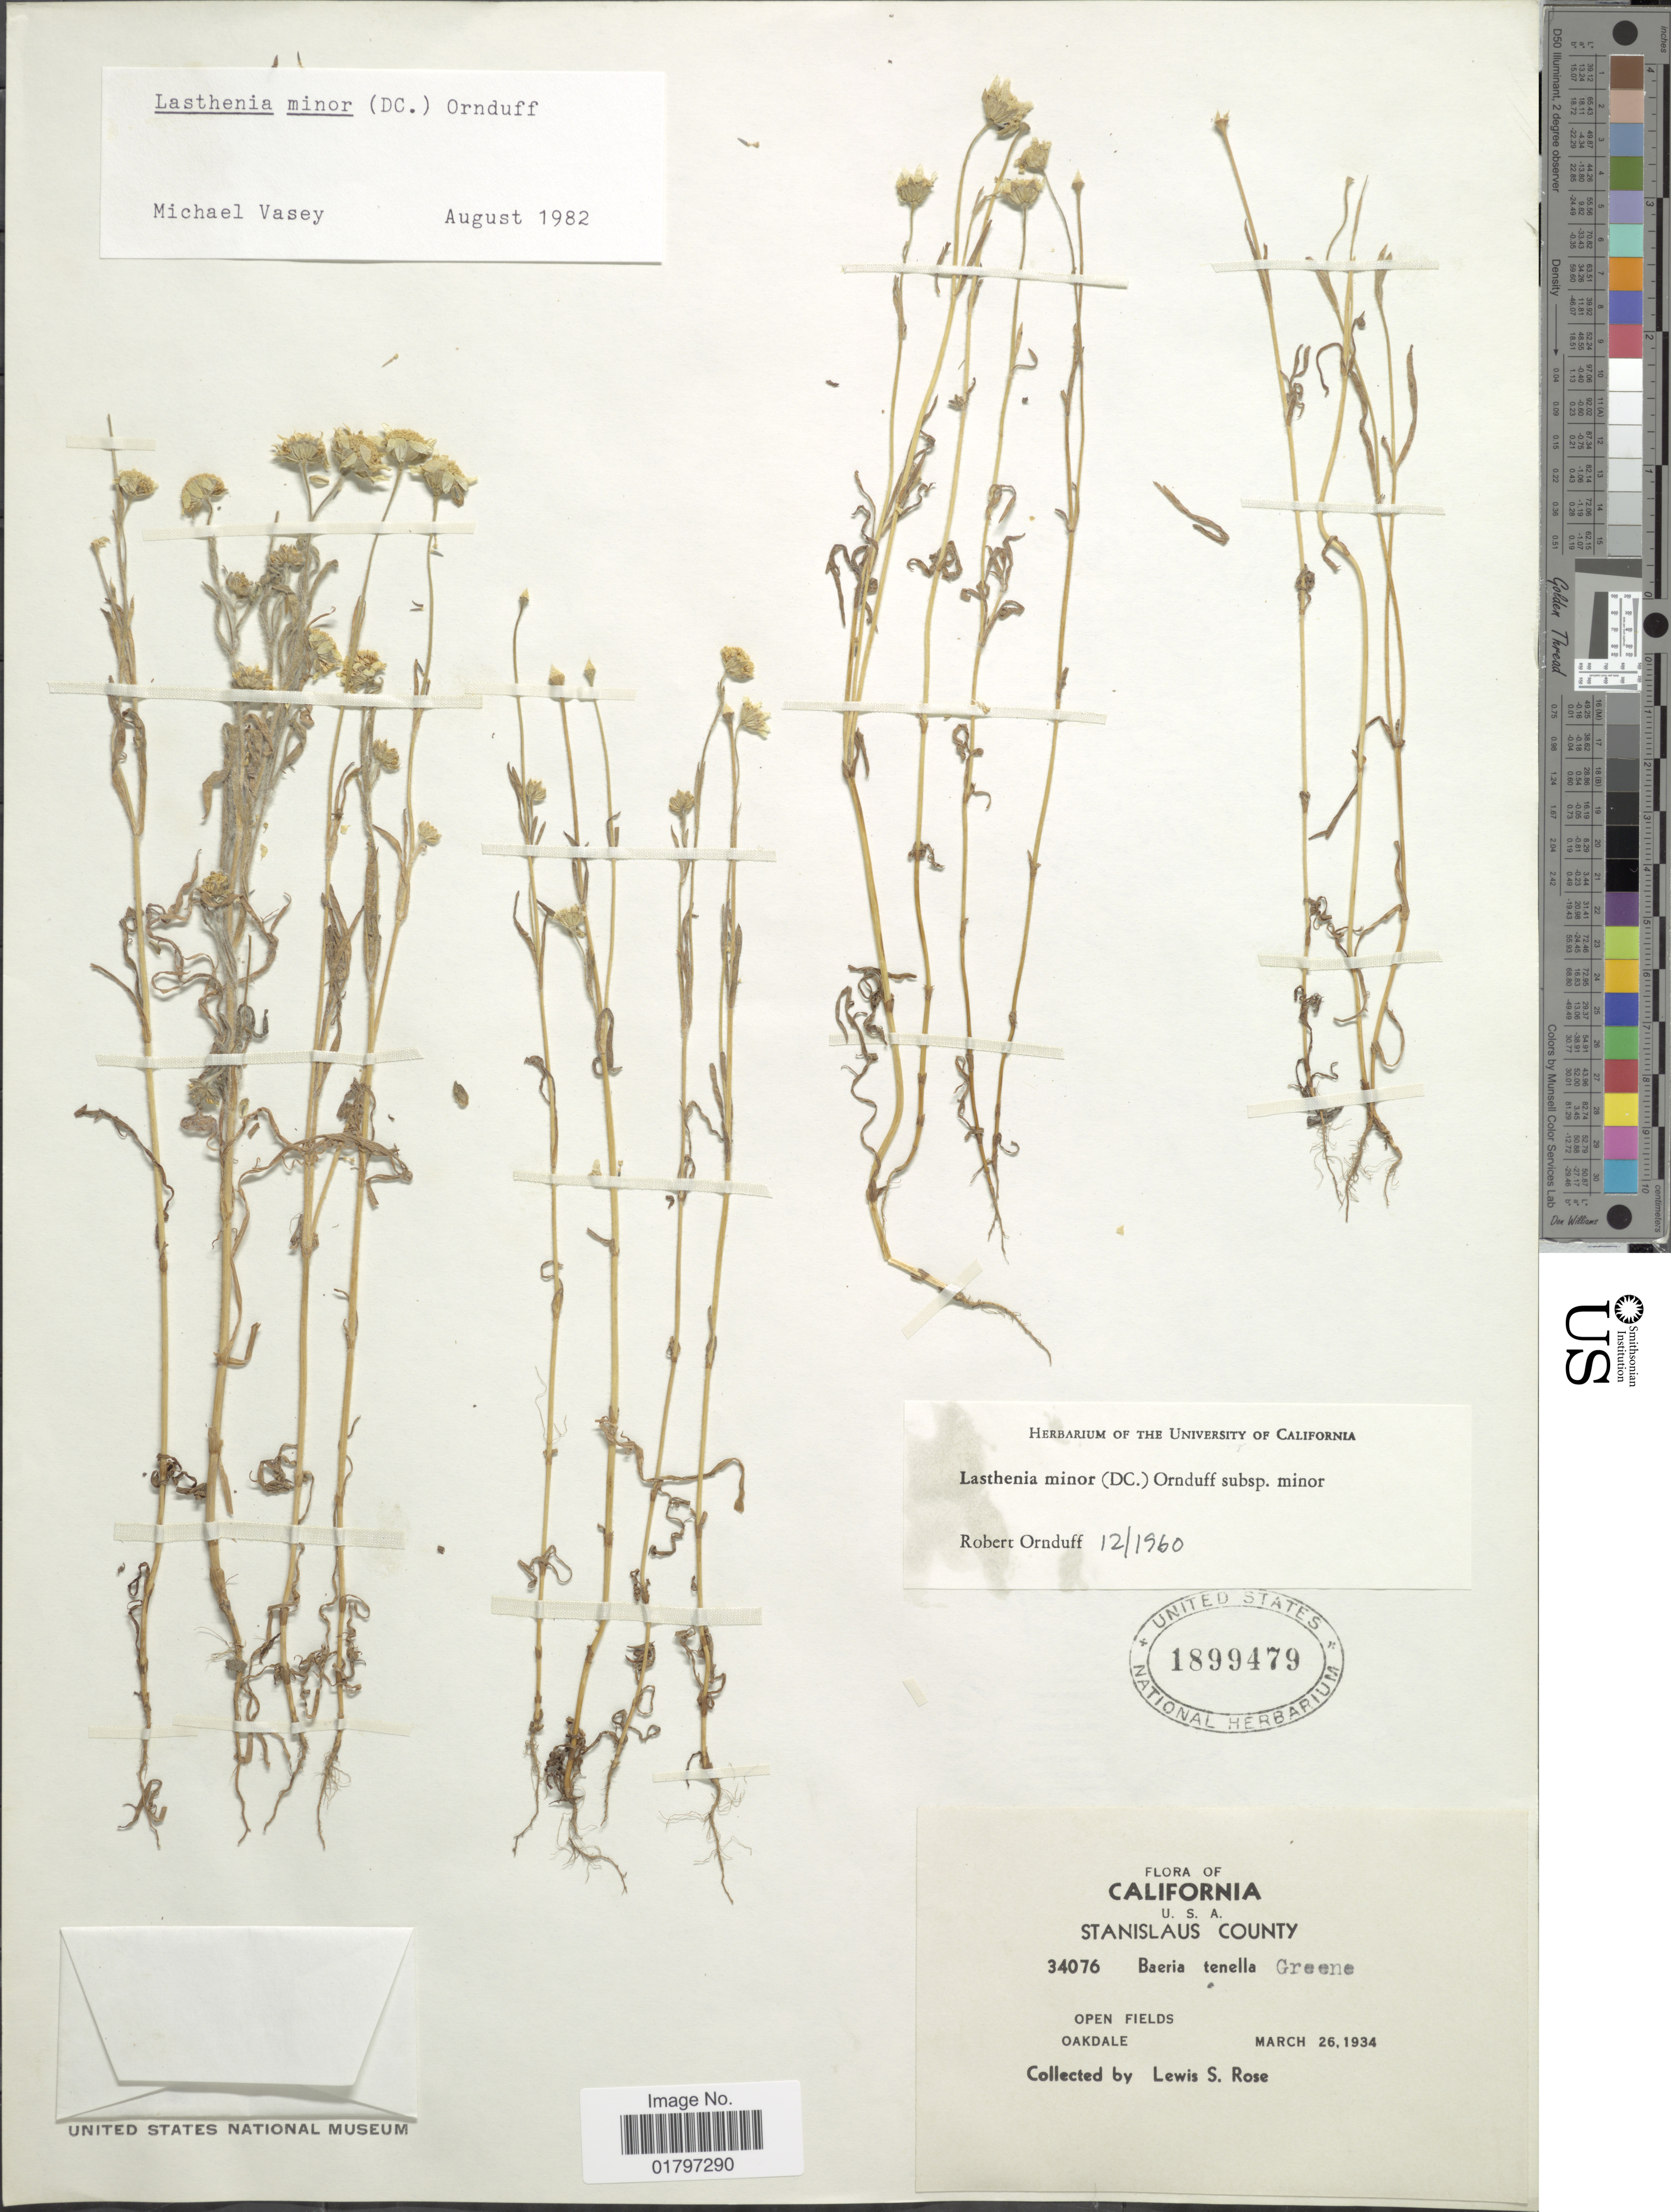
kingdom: Plantae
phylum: Tracheophyta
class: Magnoliopsida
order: Asterales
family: Asteraceae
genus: Lasthenia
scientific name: Lasthenia minor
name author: (DC.) Ornduff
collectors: L. S. Rose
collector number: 34076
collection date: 1934-03-26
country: United States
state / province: California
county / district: Stanislaus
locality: Stanislaus County. Open fields, Oakdale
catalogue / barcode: US 1899479